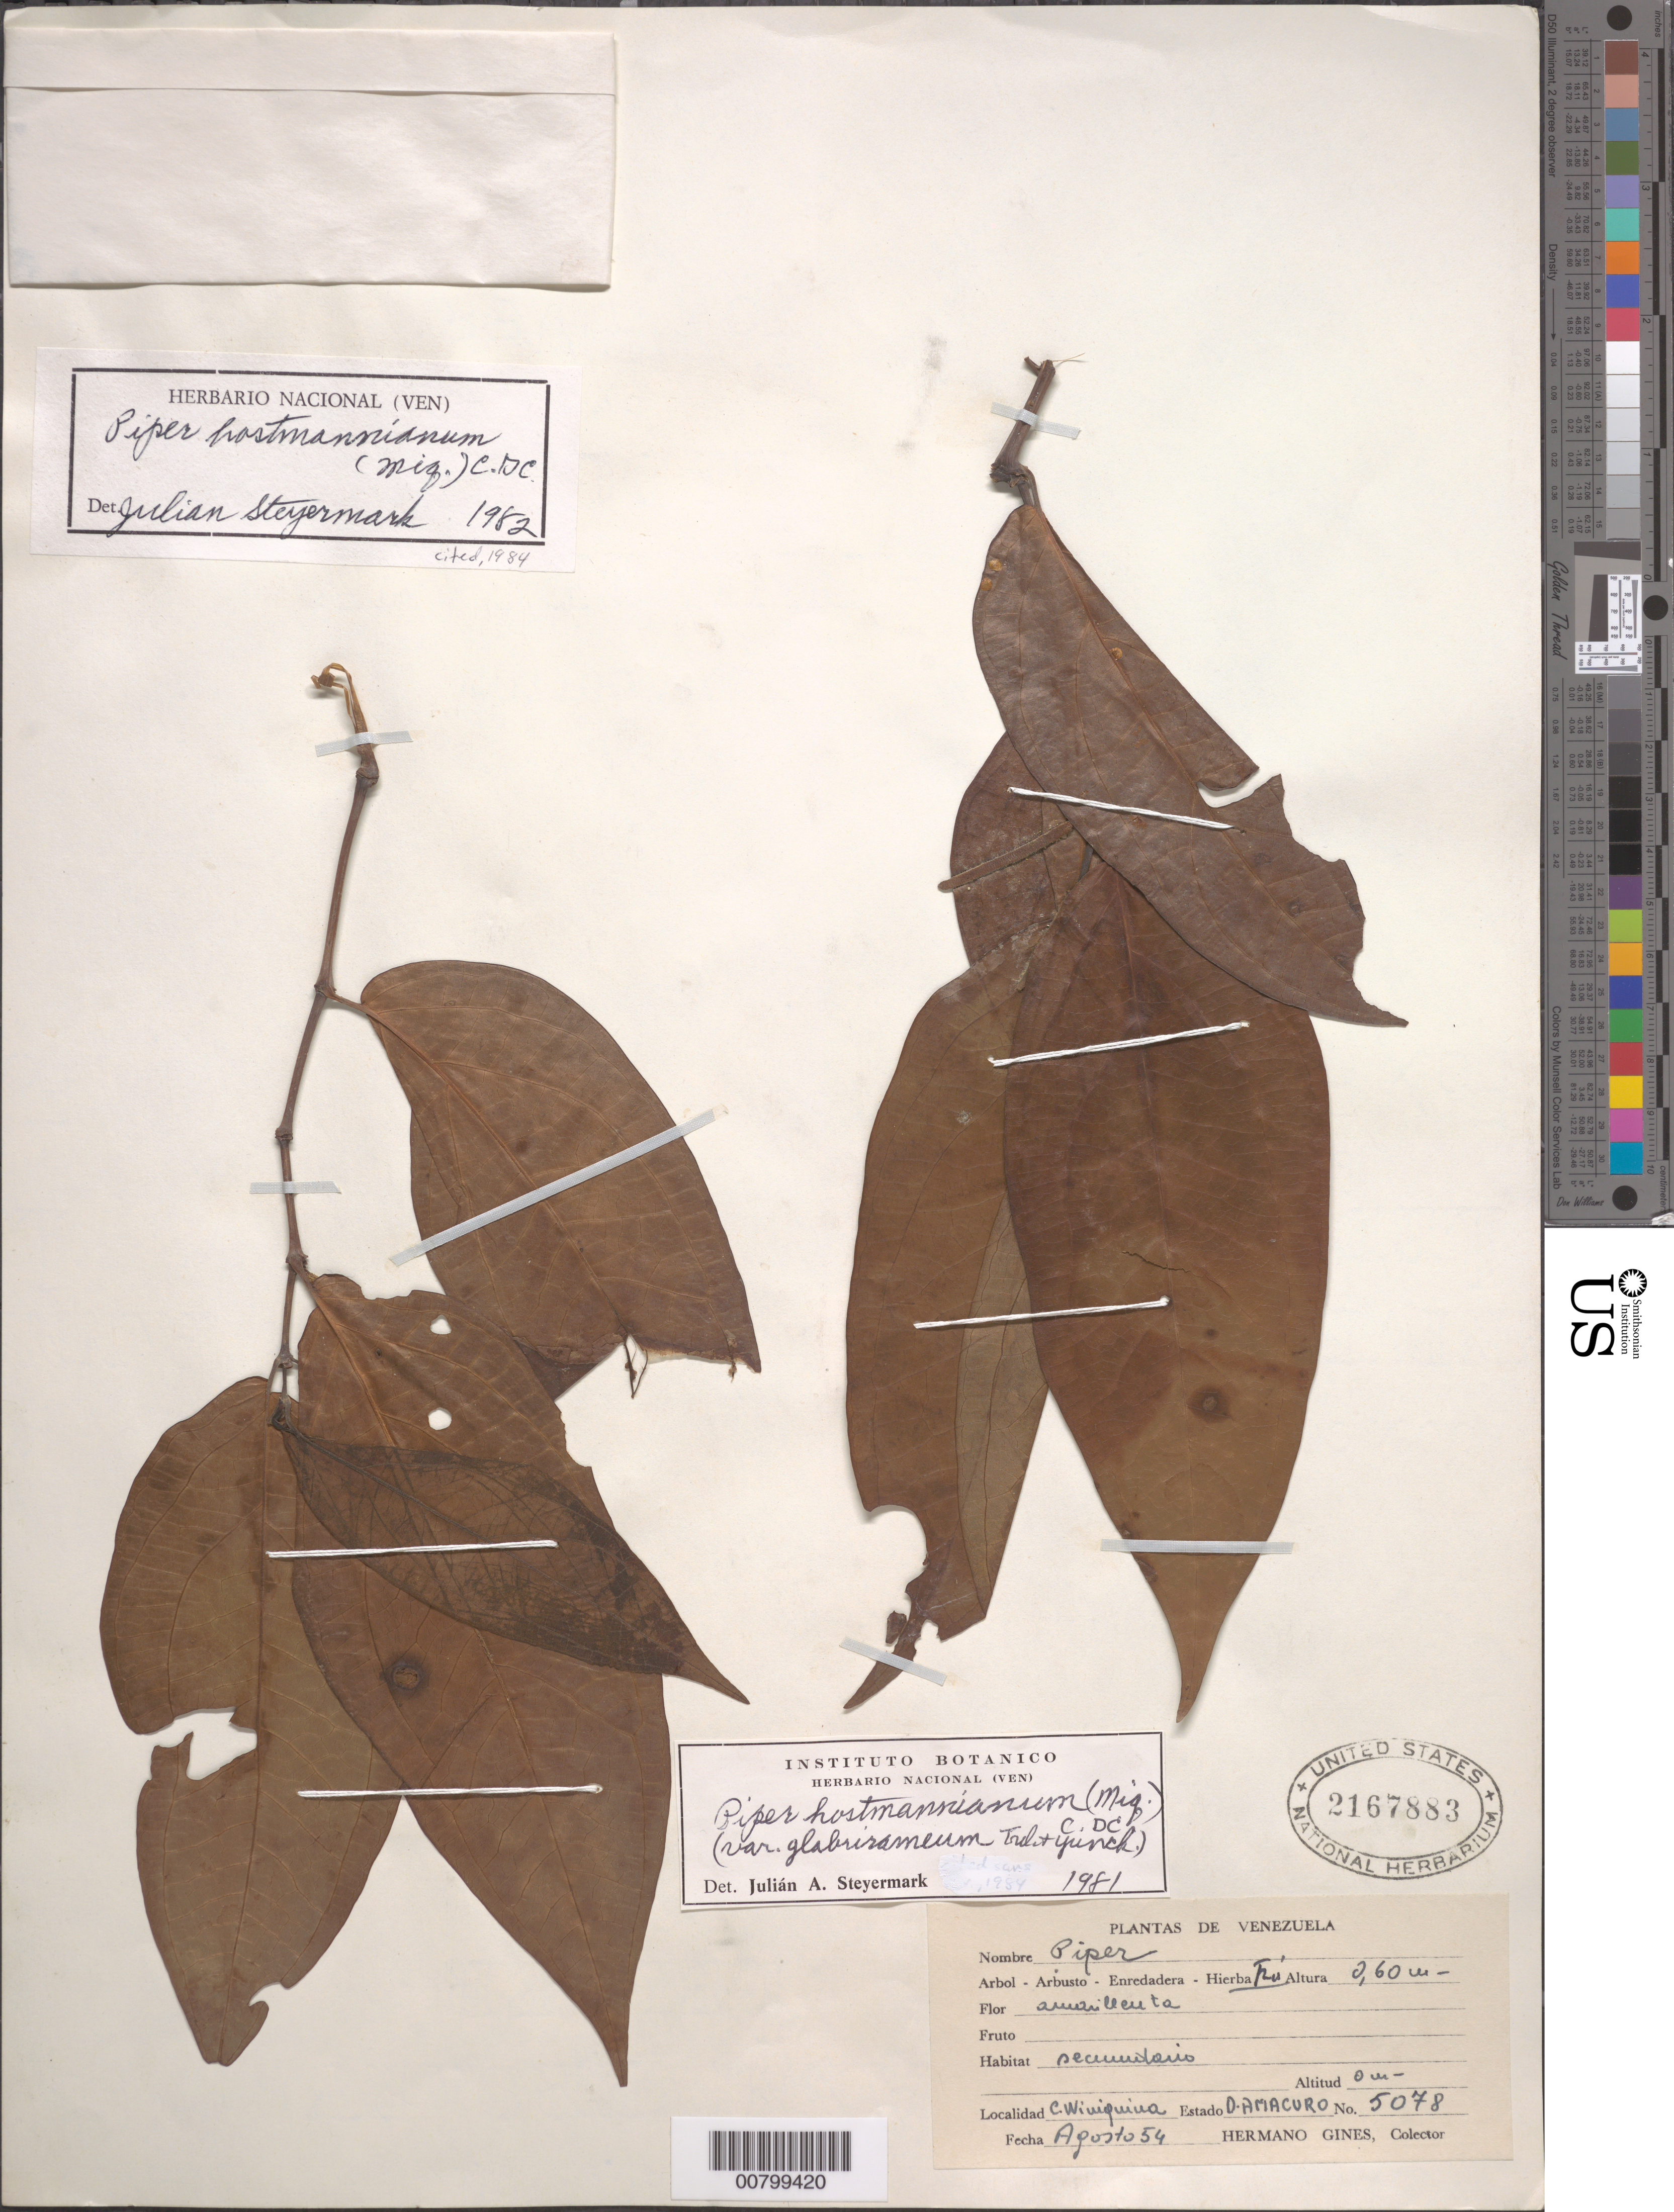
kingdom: Plantae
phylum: Tracheophyta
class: Magnoliopsida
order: Piperales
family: Piperaceae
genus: Piper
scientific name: Piper hostmannianum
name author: (Miq.) C. DC.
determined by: Steyermark, Julian A., (VEN)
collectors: H. Gines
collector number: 5078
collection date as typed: Aug-54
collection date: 1954-08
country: Venezuela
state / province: Delta Amacuro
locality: C. Wiuiquina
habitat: Secondario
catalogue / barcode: US 2167883